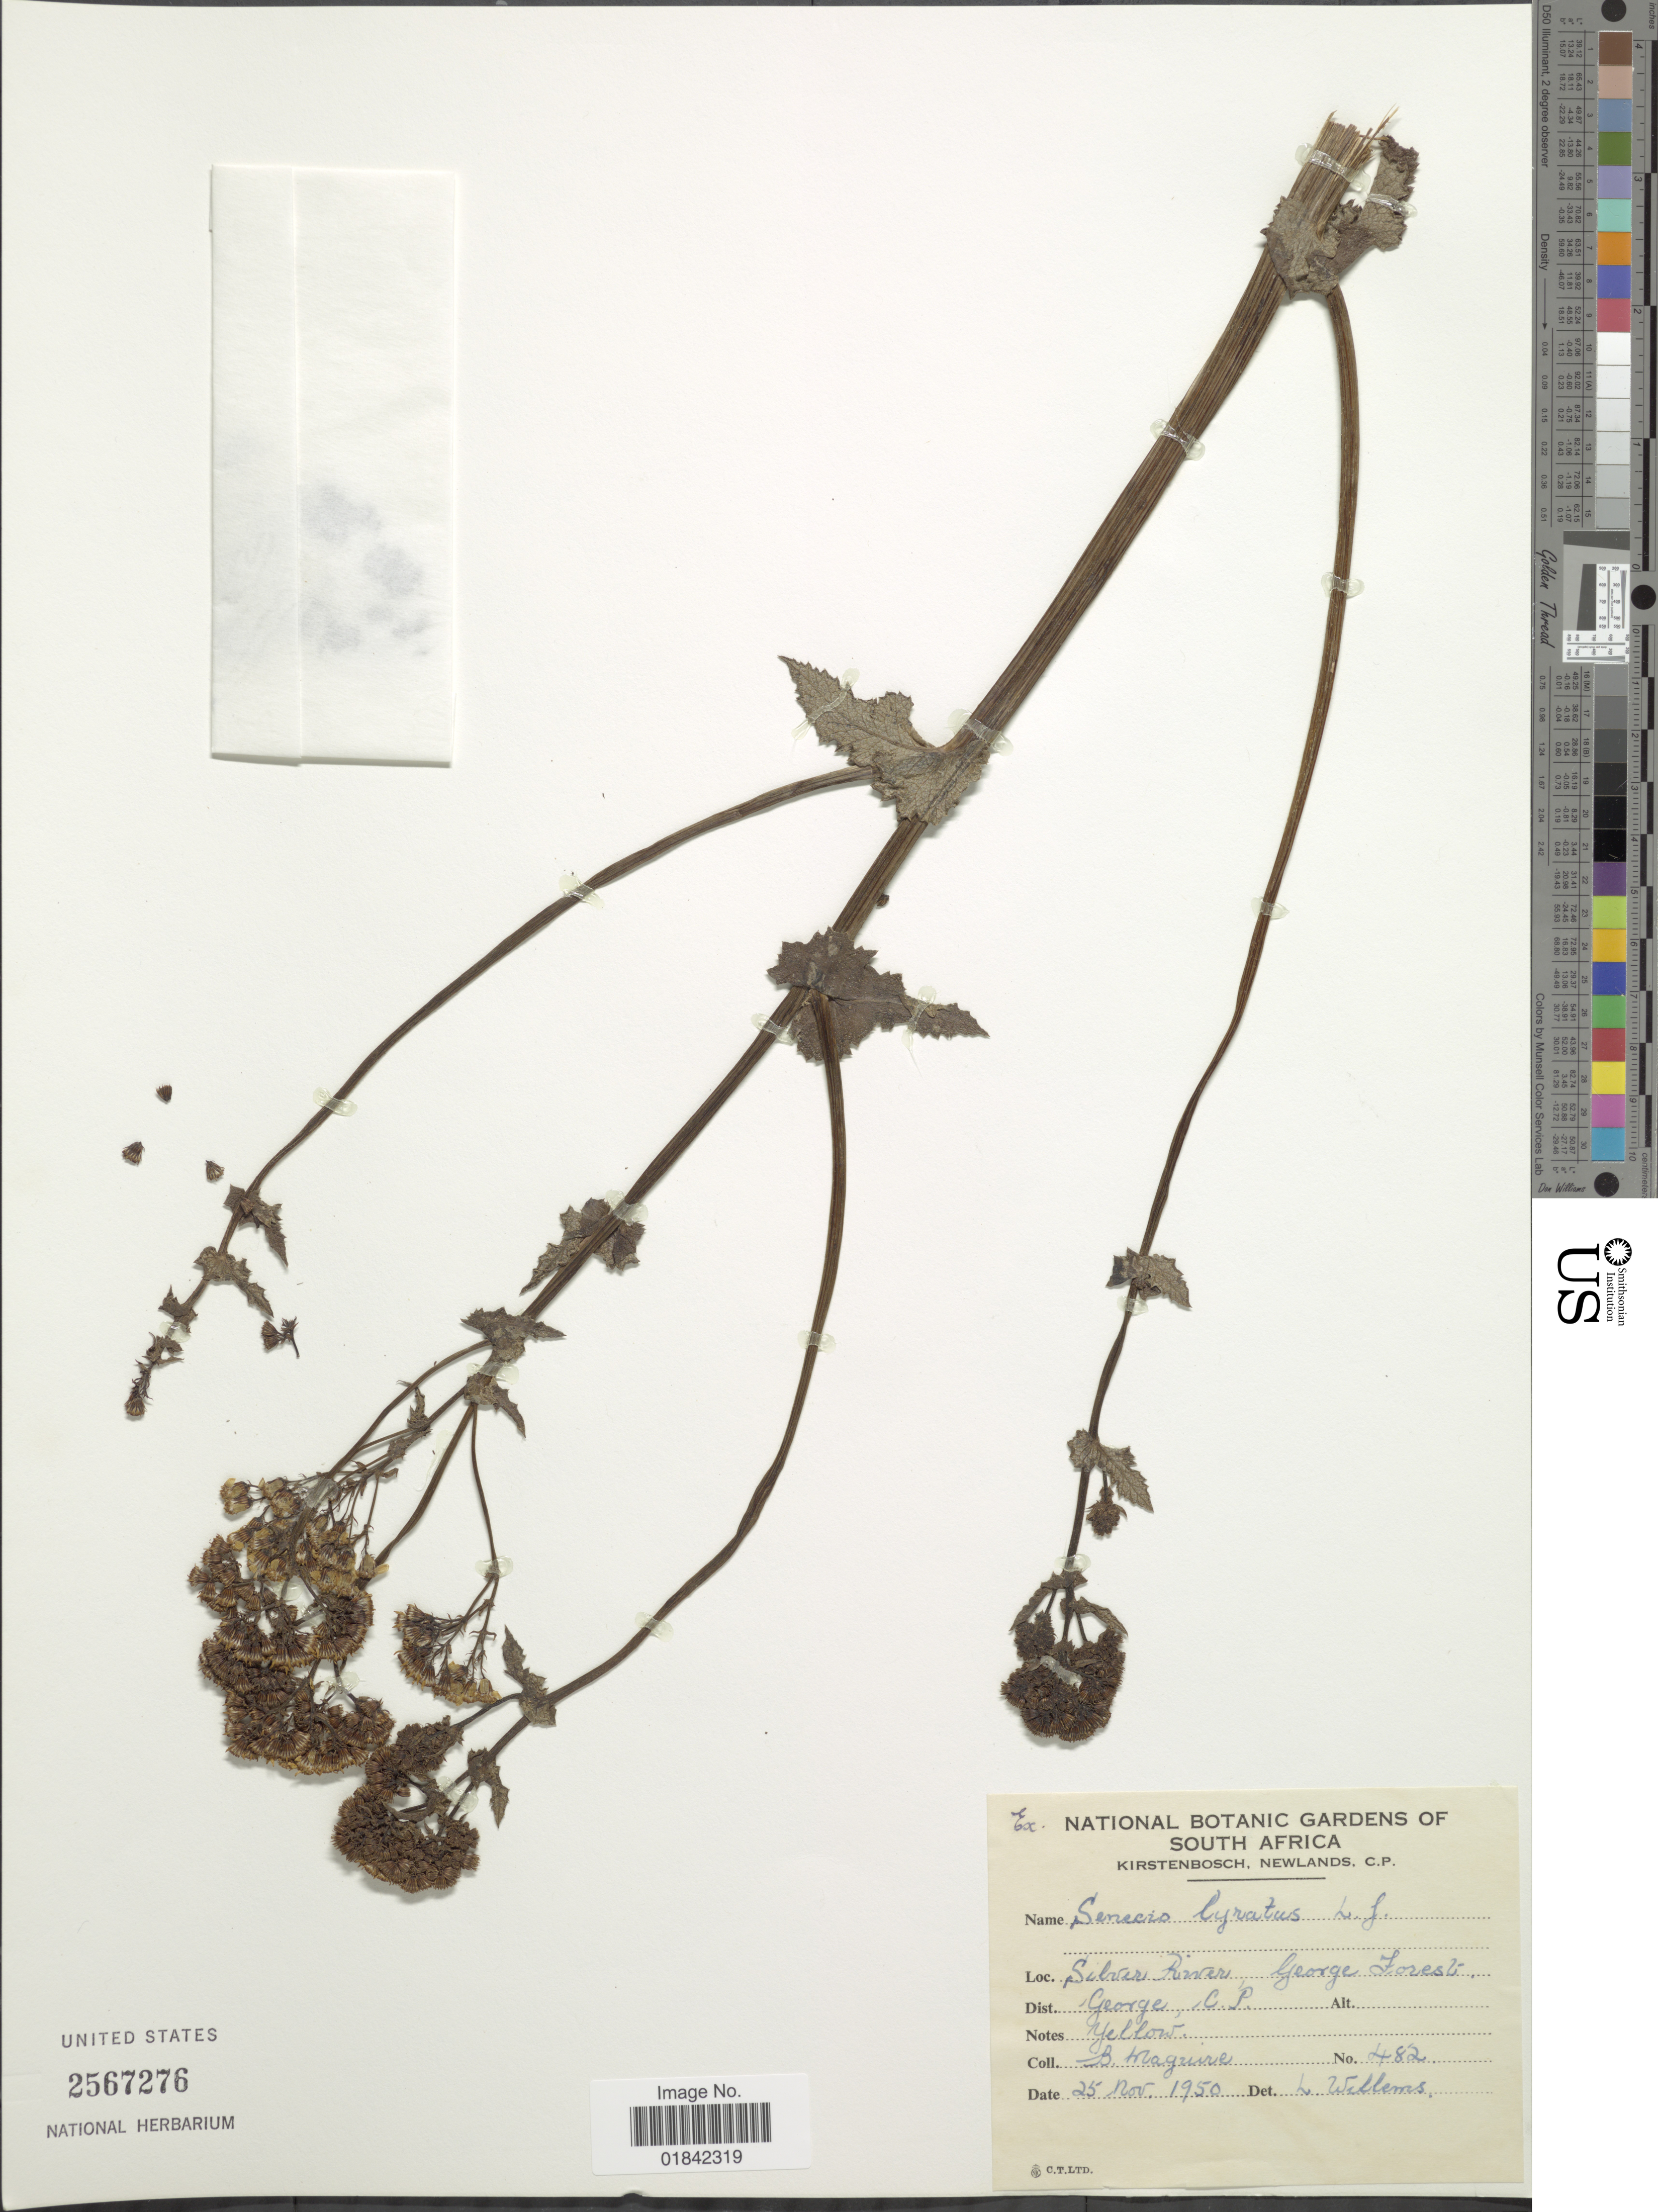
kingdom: Plantae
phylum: Tracheophyta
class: Magnoliopsida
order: Asterales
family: Asteraceae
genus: Senecio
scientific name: Senecio lyratus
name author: L. f.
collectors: B. Maguire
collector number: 482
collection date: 1950-11-25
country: South Africa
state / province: Western Cape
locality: Silver River, George Forest, Dist. George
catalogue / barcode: US 2567276